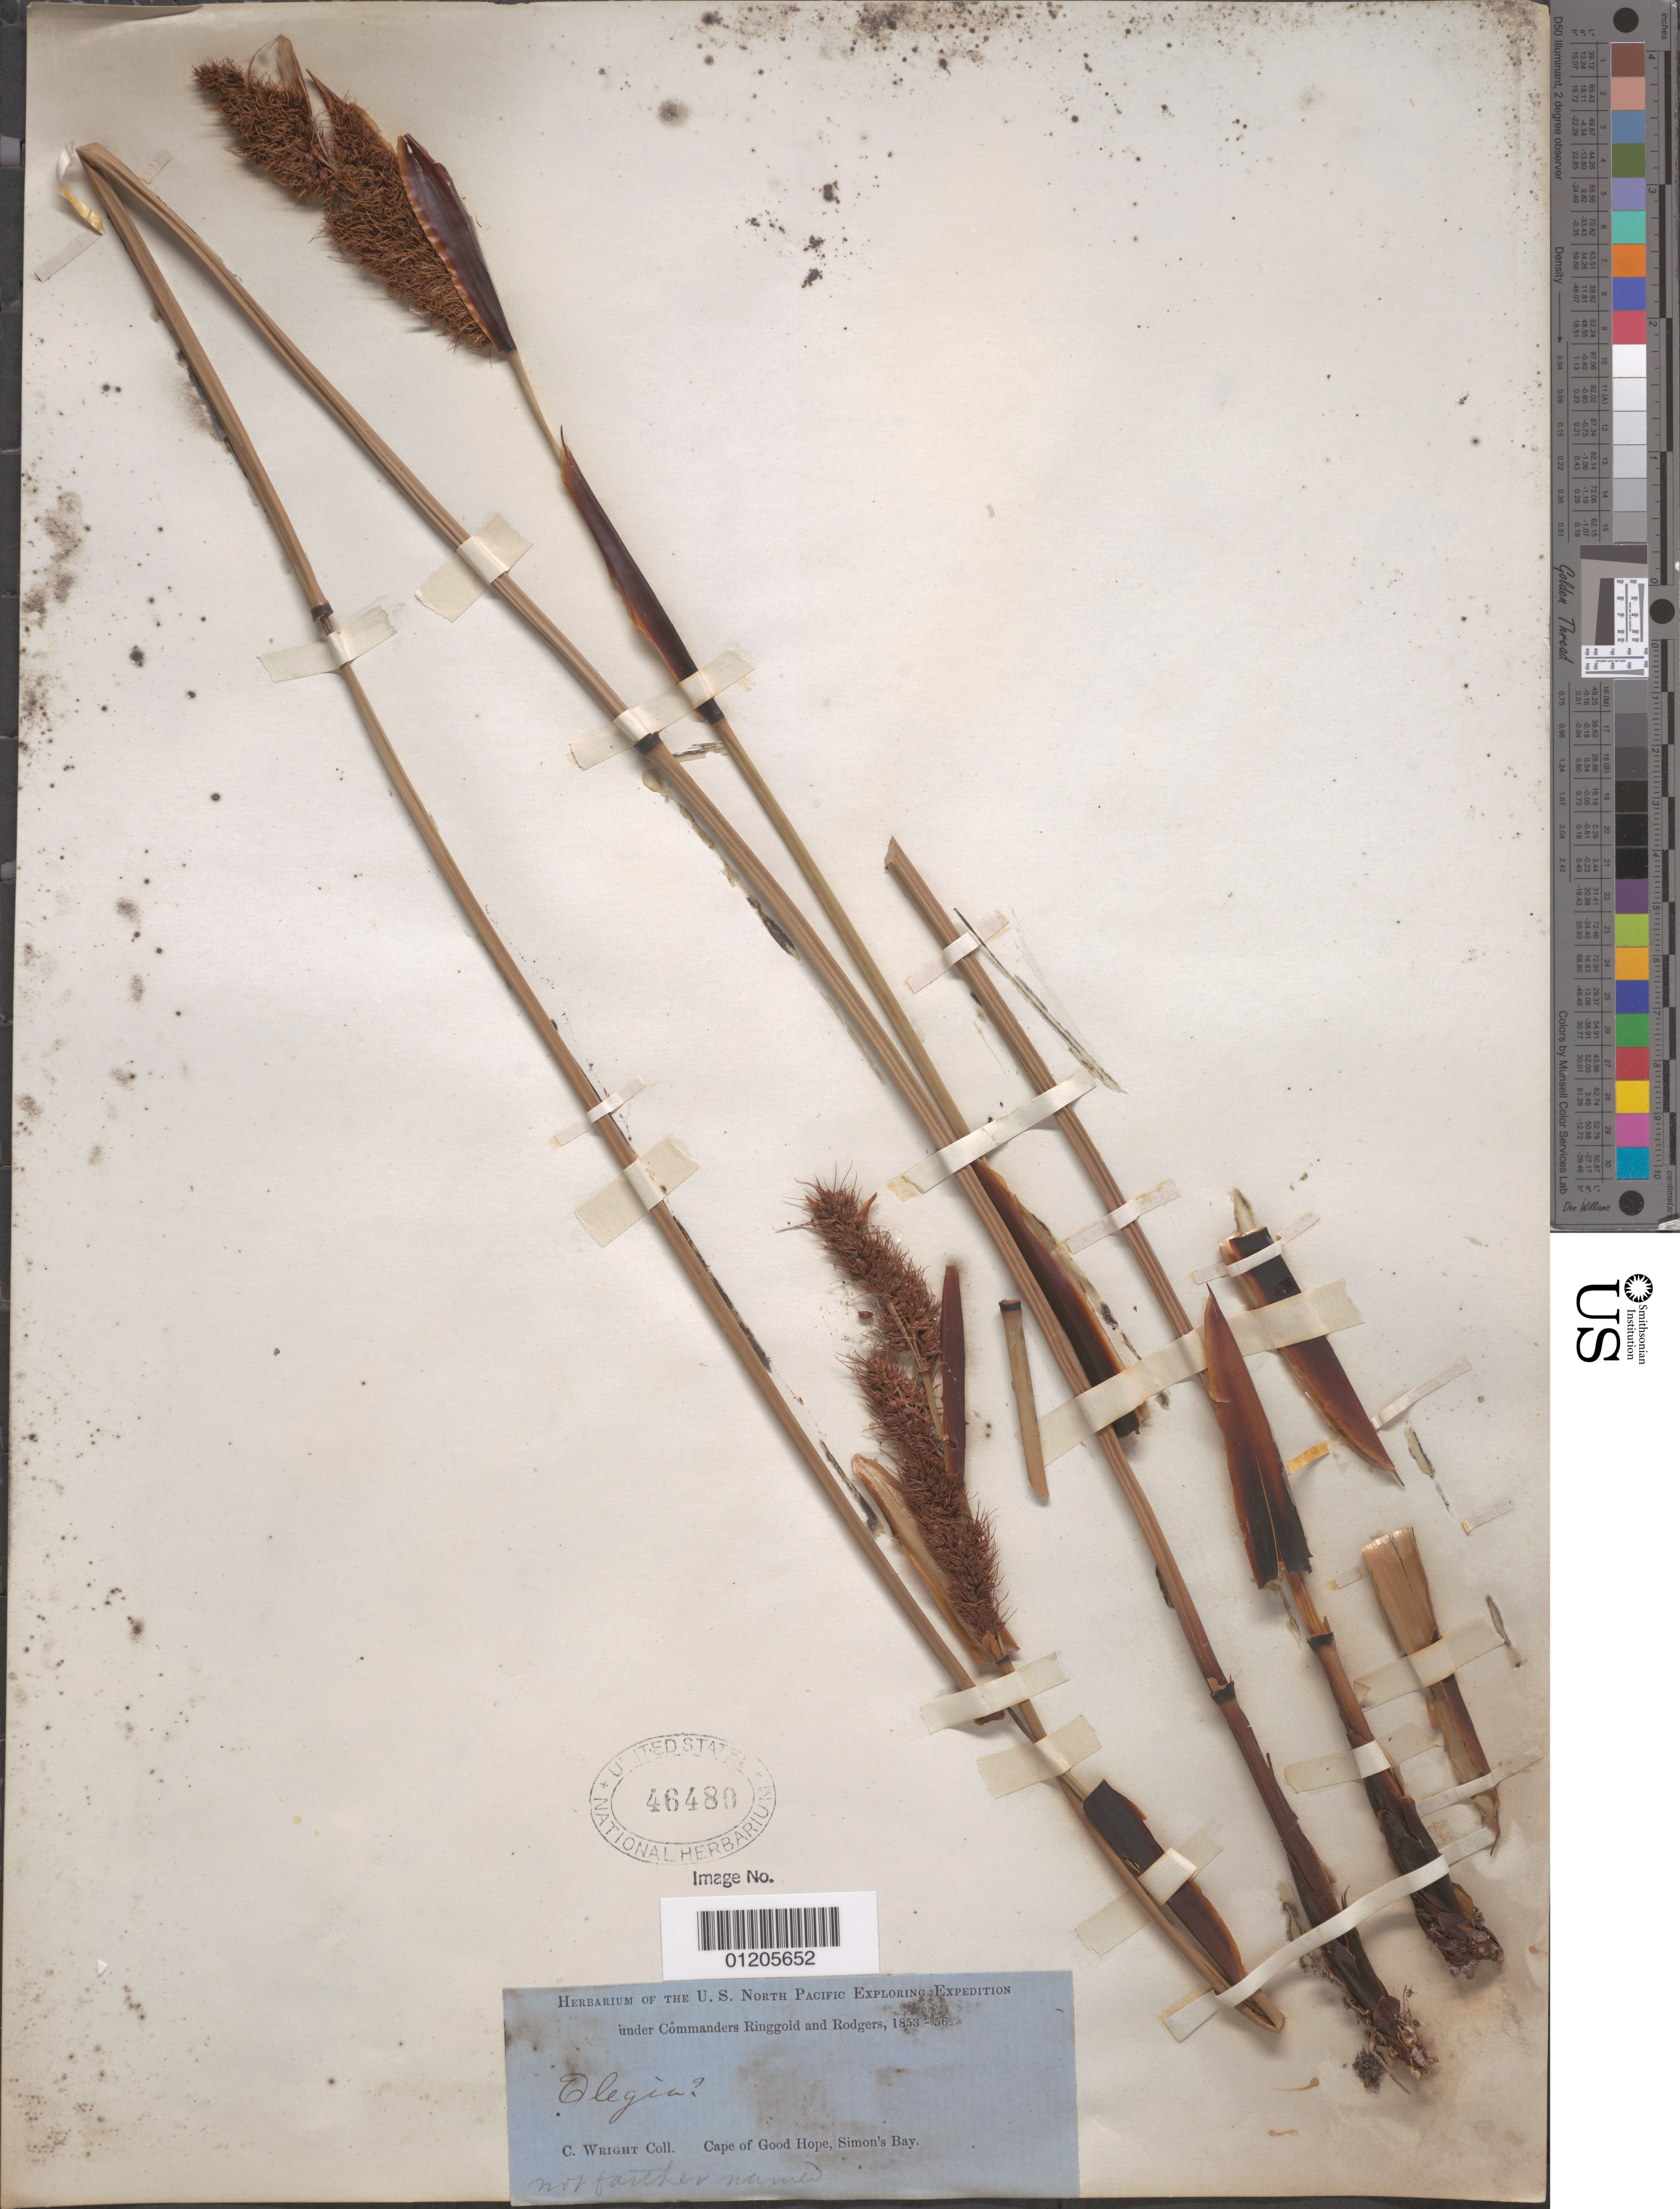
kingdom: Plantae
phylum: Tracheophyta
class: Liliopsida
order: Poales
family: Restionaceae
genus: Elegia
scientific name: Elegia sp.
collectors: C. Wright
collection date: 1853/1856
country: South Africa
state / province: Western Cape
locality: Cape of Good Hope, Simon's Bay.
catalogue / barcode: US 46480